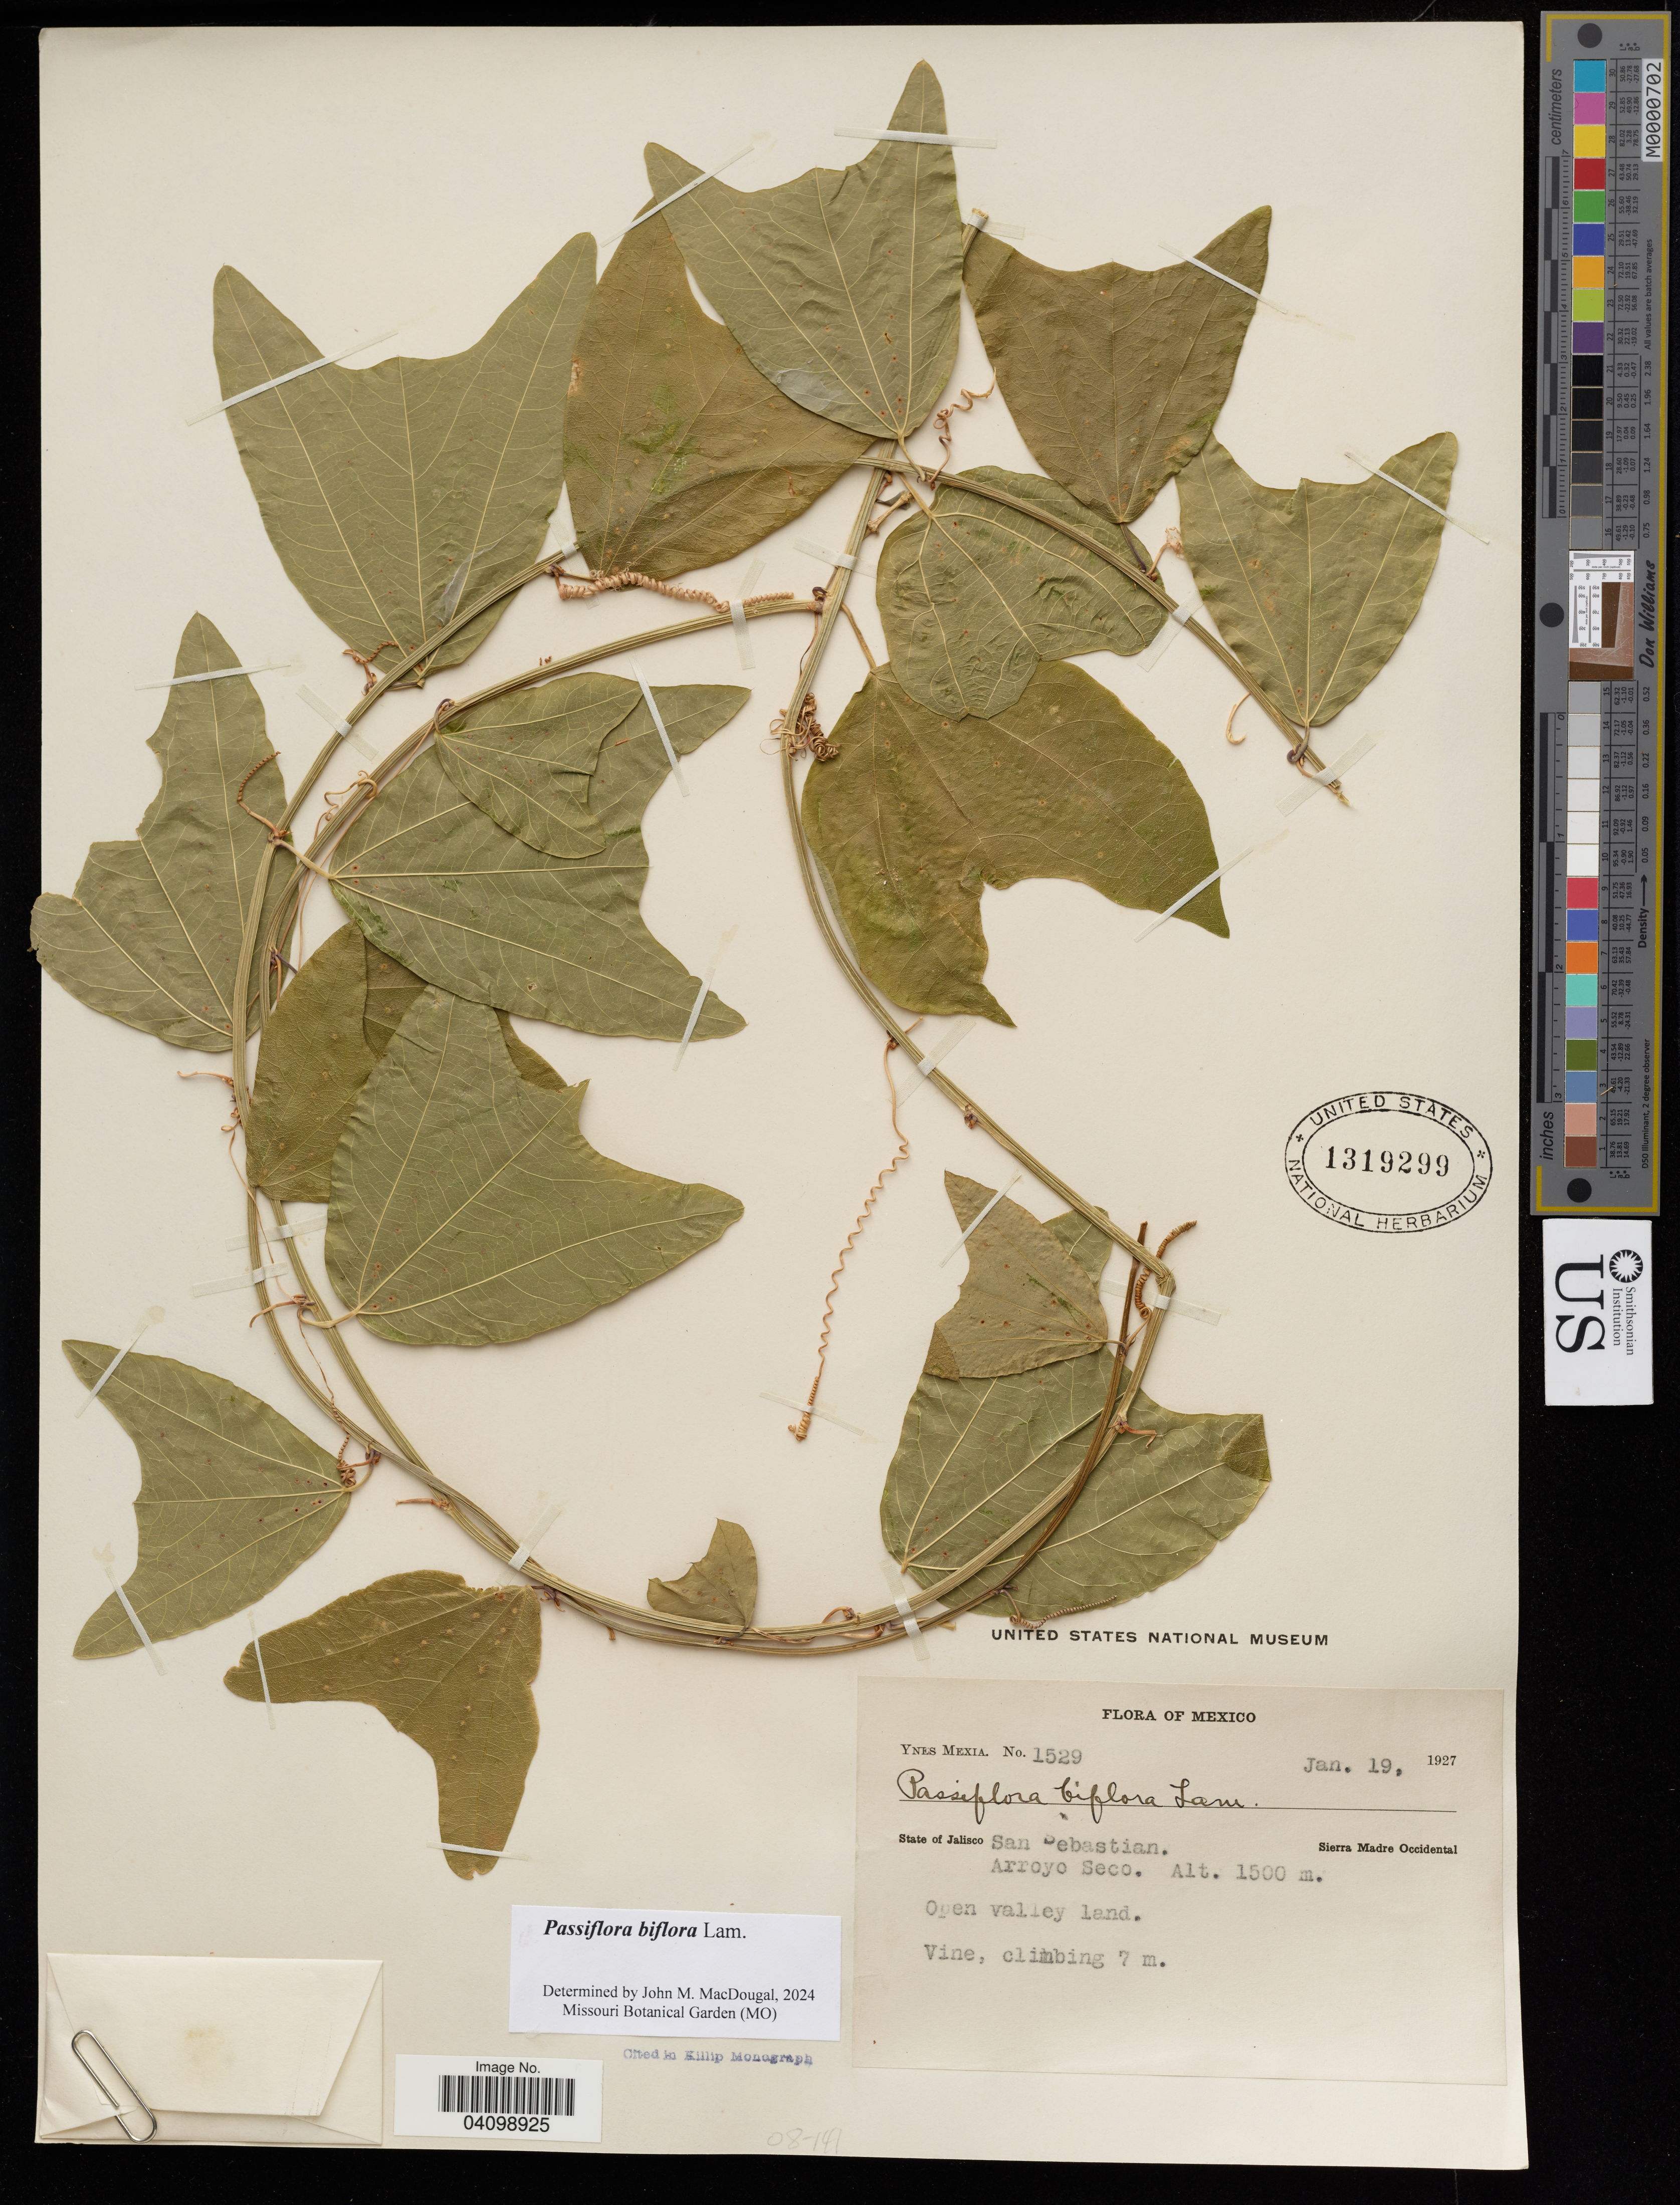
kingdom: Plantae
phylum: Tracheophyta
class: Magnoliopsida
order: Malpighiales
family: Passifloraceae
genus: Passiflora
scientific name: Passiflora biflora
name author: Lam.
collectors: Y. Mexia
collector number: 1529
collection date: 1927-01-19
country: Mexico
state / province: Jalisco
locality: San Sebastian. Sierra Madre Occidental.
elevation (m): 1500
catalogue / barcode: US 1319299